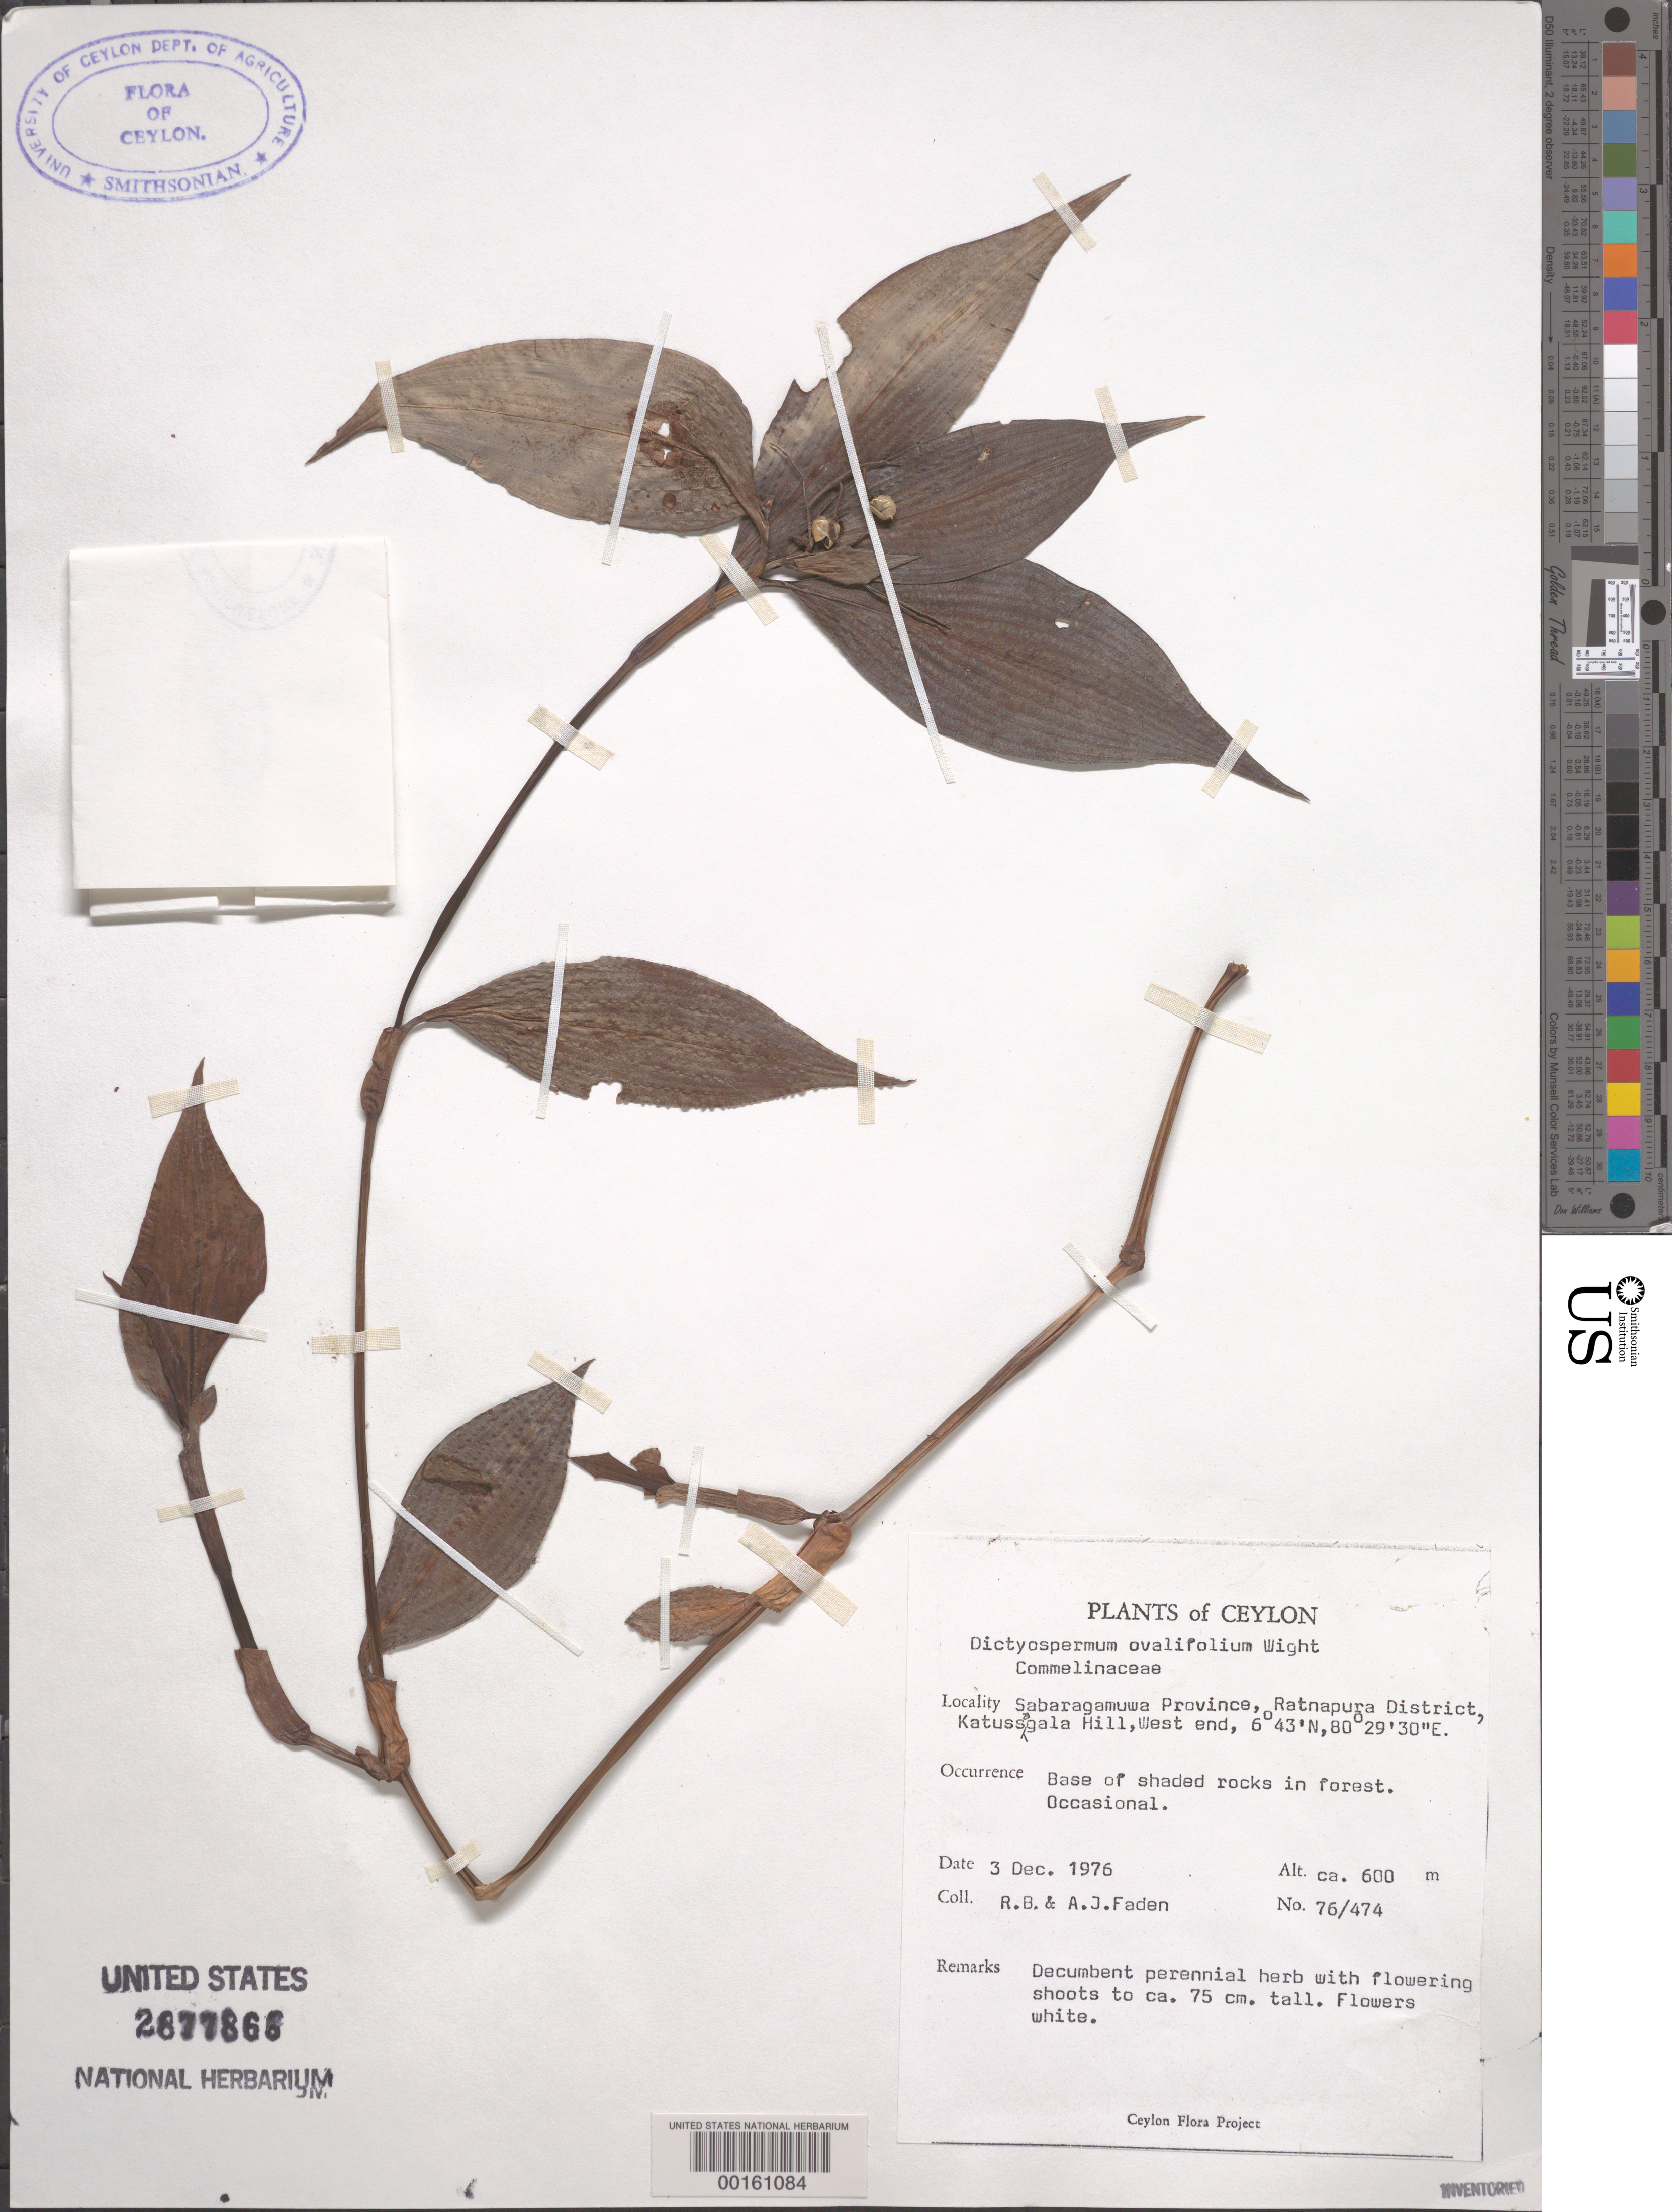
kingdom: Plantae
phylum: Tracheophyta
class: Liliopsida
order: Commelinales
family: Commelinaceae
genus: Dictyospermum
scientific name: Dictyospermum ovalifolium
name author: Wight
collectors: R. B. Faden & A. J. Faden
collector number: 76/474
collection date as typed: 03 Dec 1976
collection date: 1976-12-03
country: Sri Lanka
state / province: Sabaragamuwa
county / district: Ratnapura Dist.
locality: Katussagala hill, west end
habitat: Shaded forest rocks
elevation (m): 600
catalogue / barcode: US 2877866